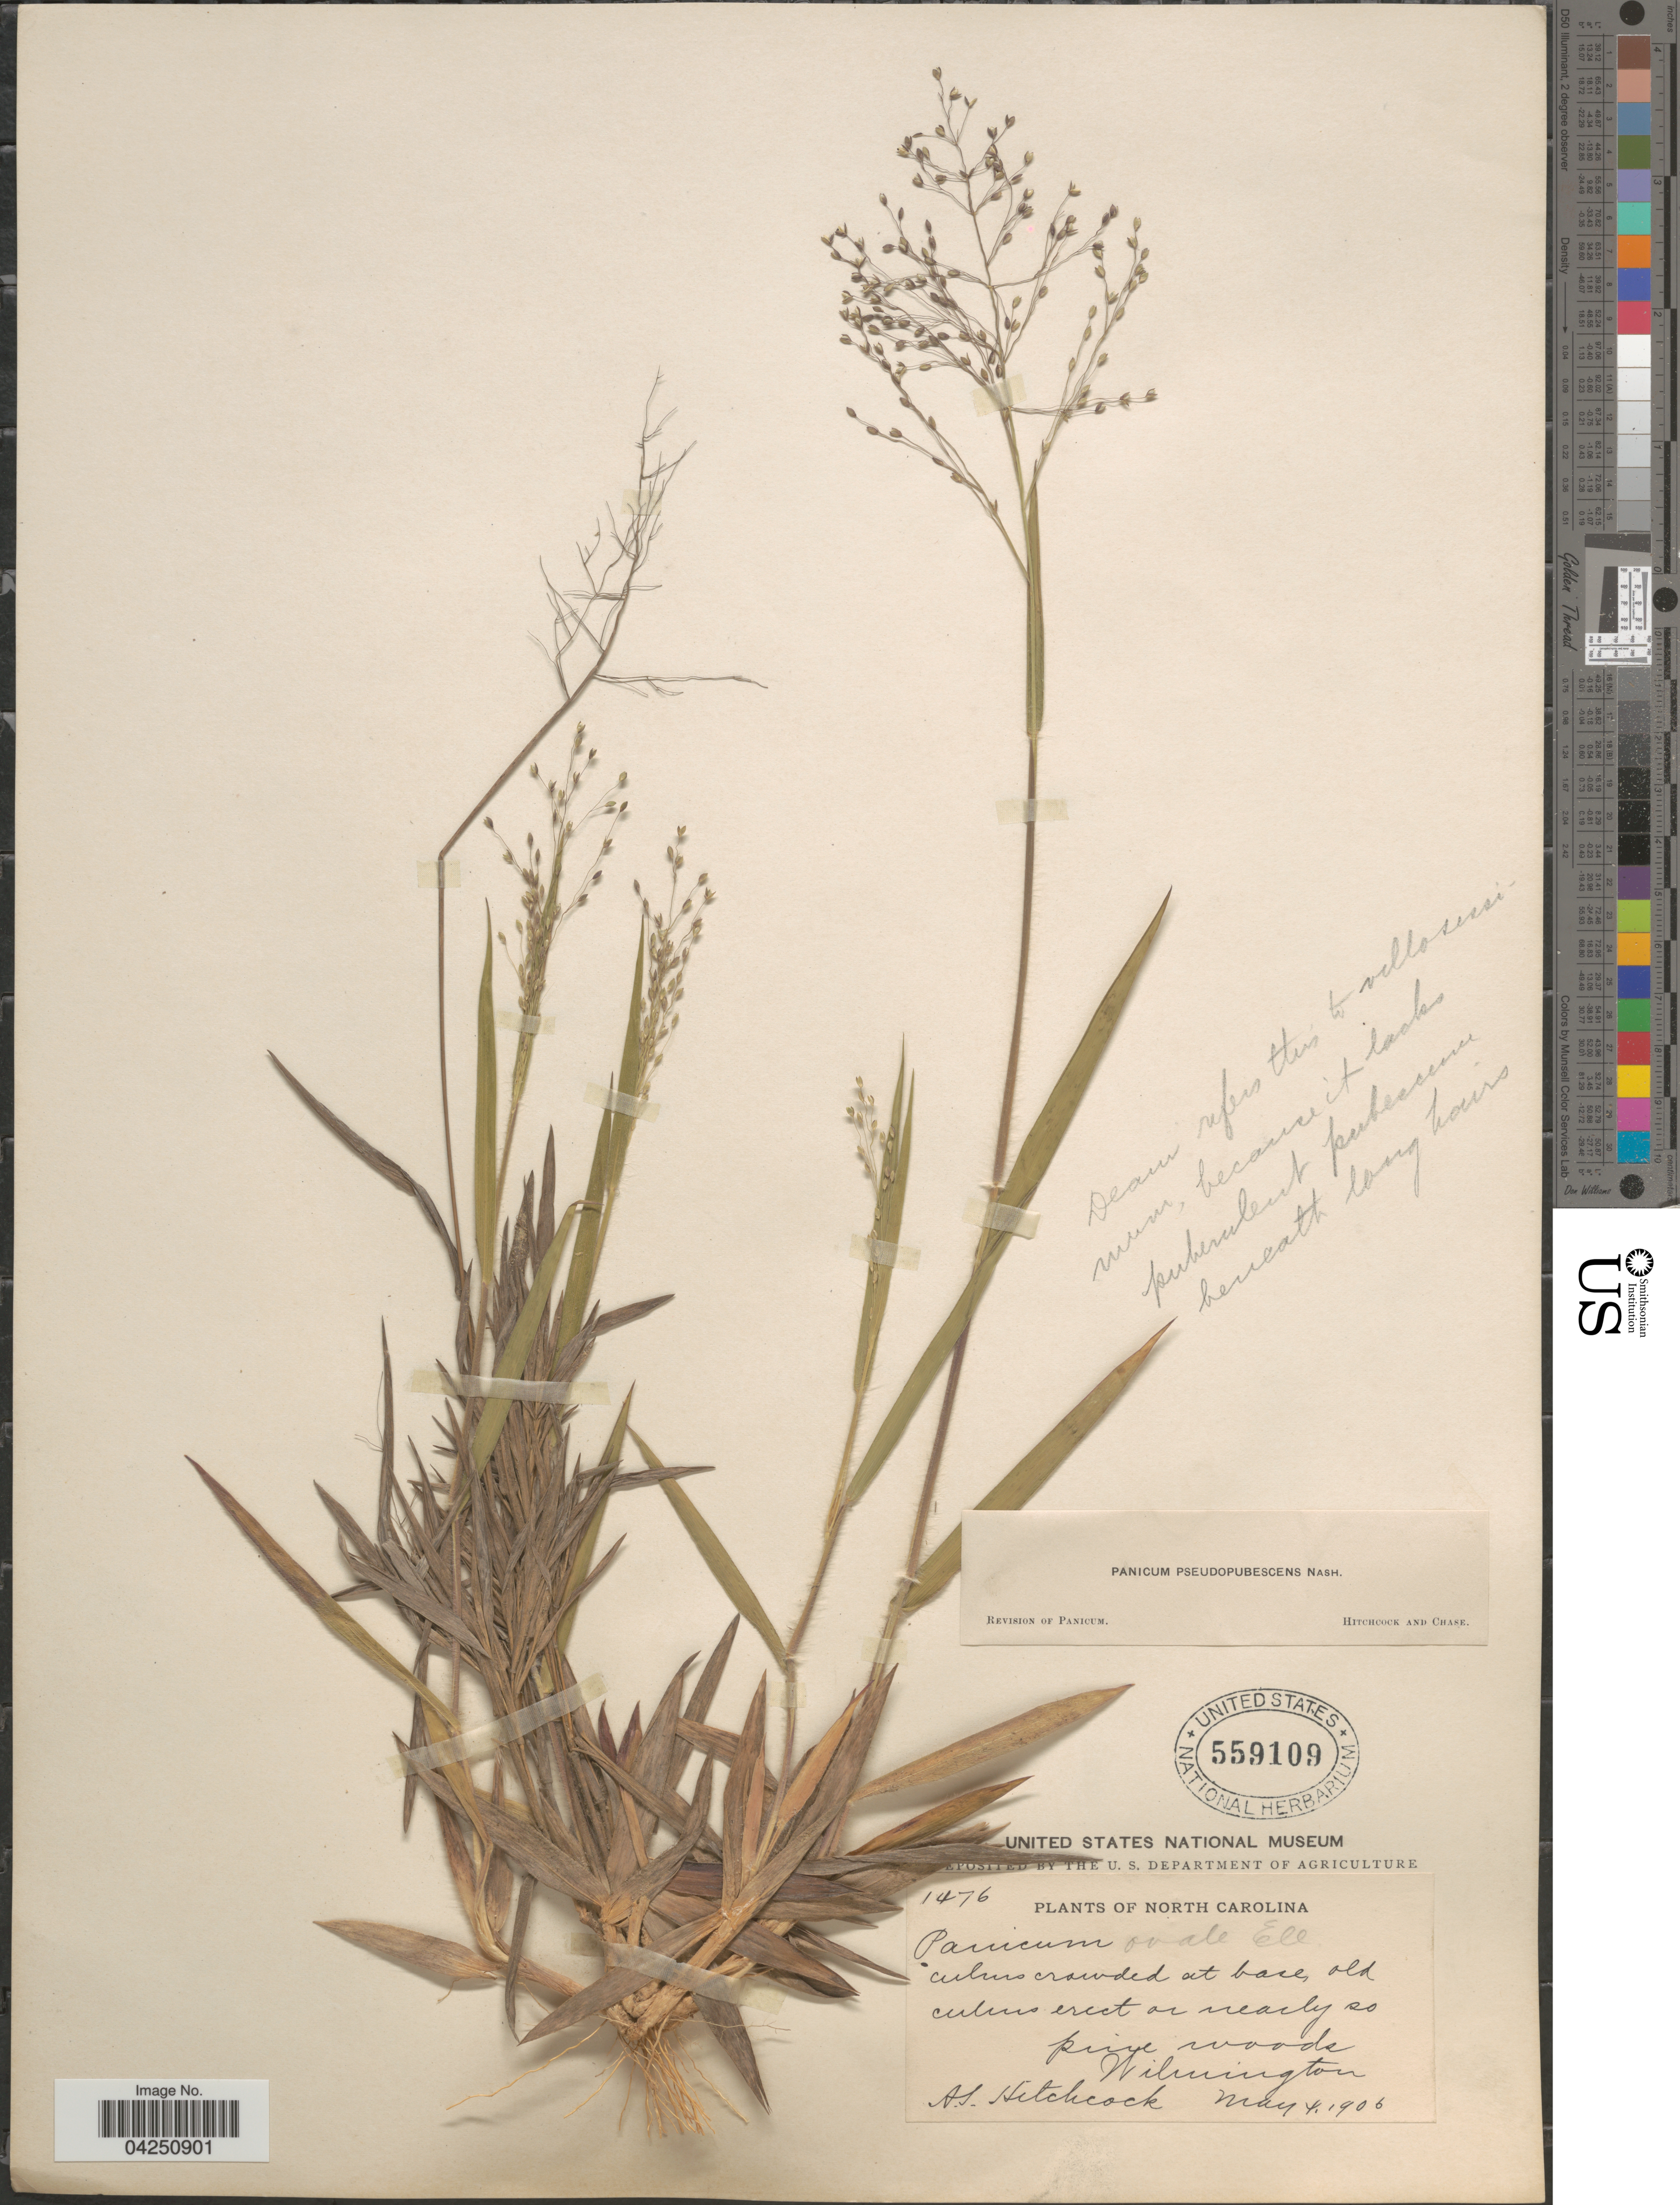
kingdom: Plantae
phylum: Tracheophyta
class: Liliopsida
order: Poales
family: Poaceae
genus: Dichanthelium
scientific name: Dichanthelium acuminatum var. acuminatum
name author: (Sw.) Gould & C.A. Clark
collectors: A. S. Hitchcock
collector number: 1476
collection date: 1906-05-04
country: United States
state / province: North Carolina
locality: Culms crowded at base, ols culms erect or nearly so pine woods. Wilmington.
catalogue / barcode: US 559109